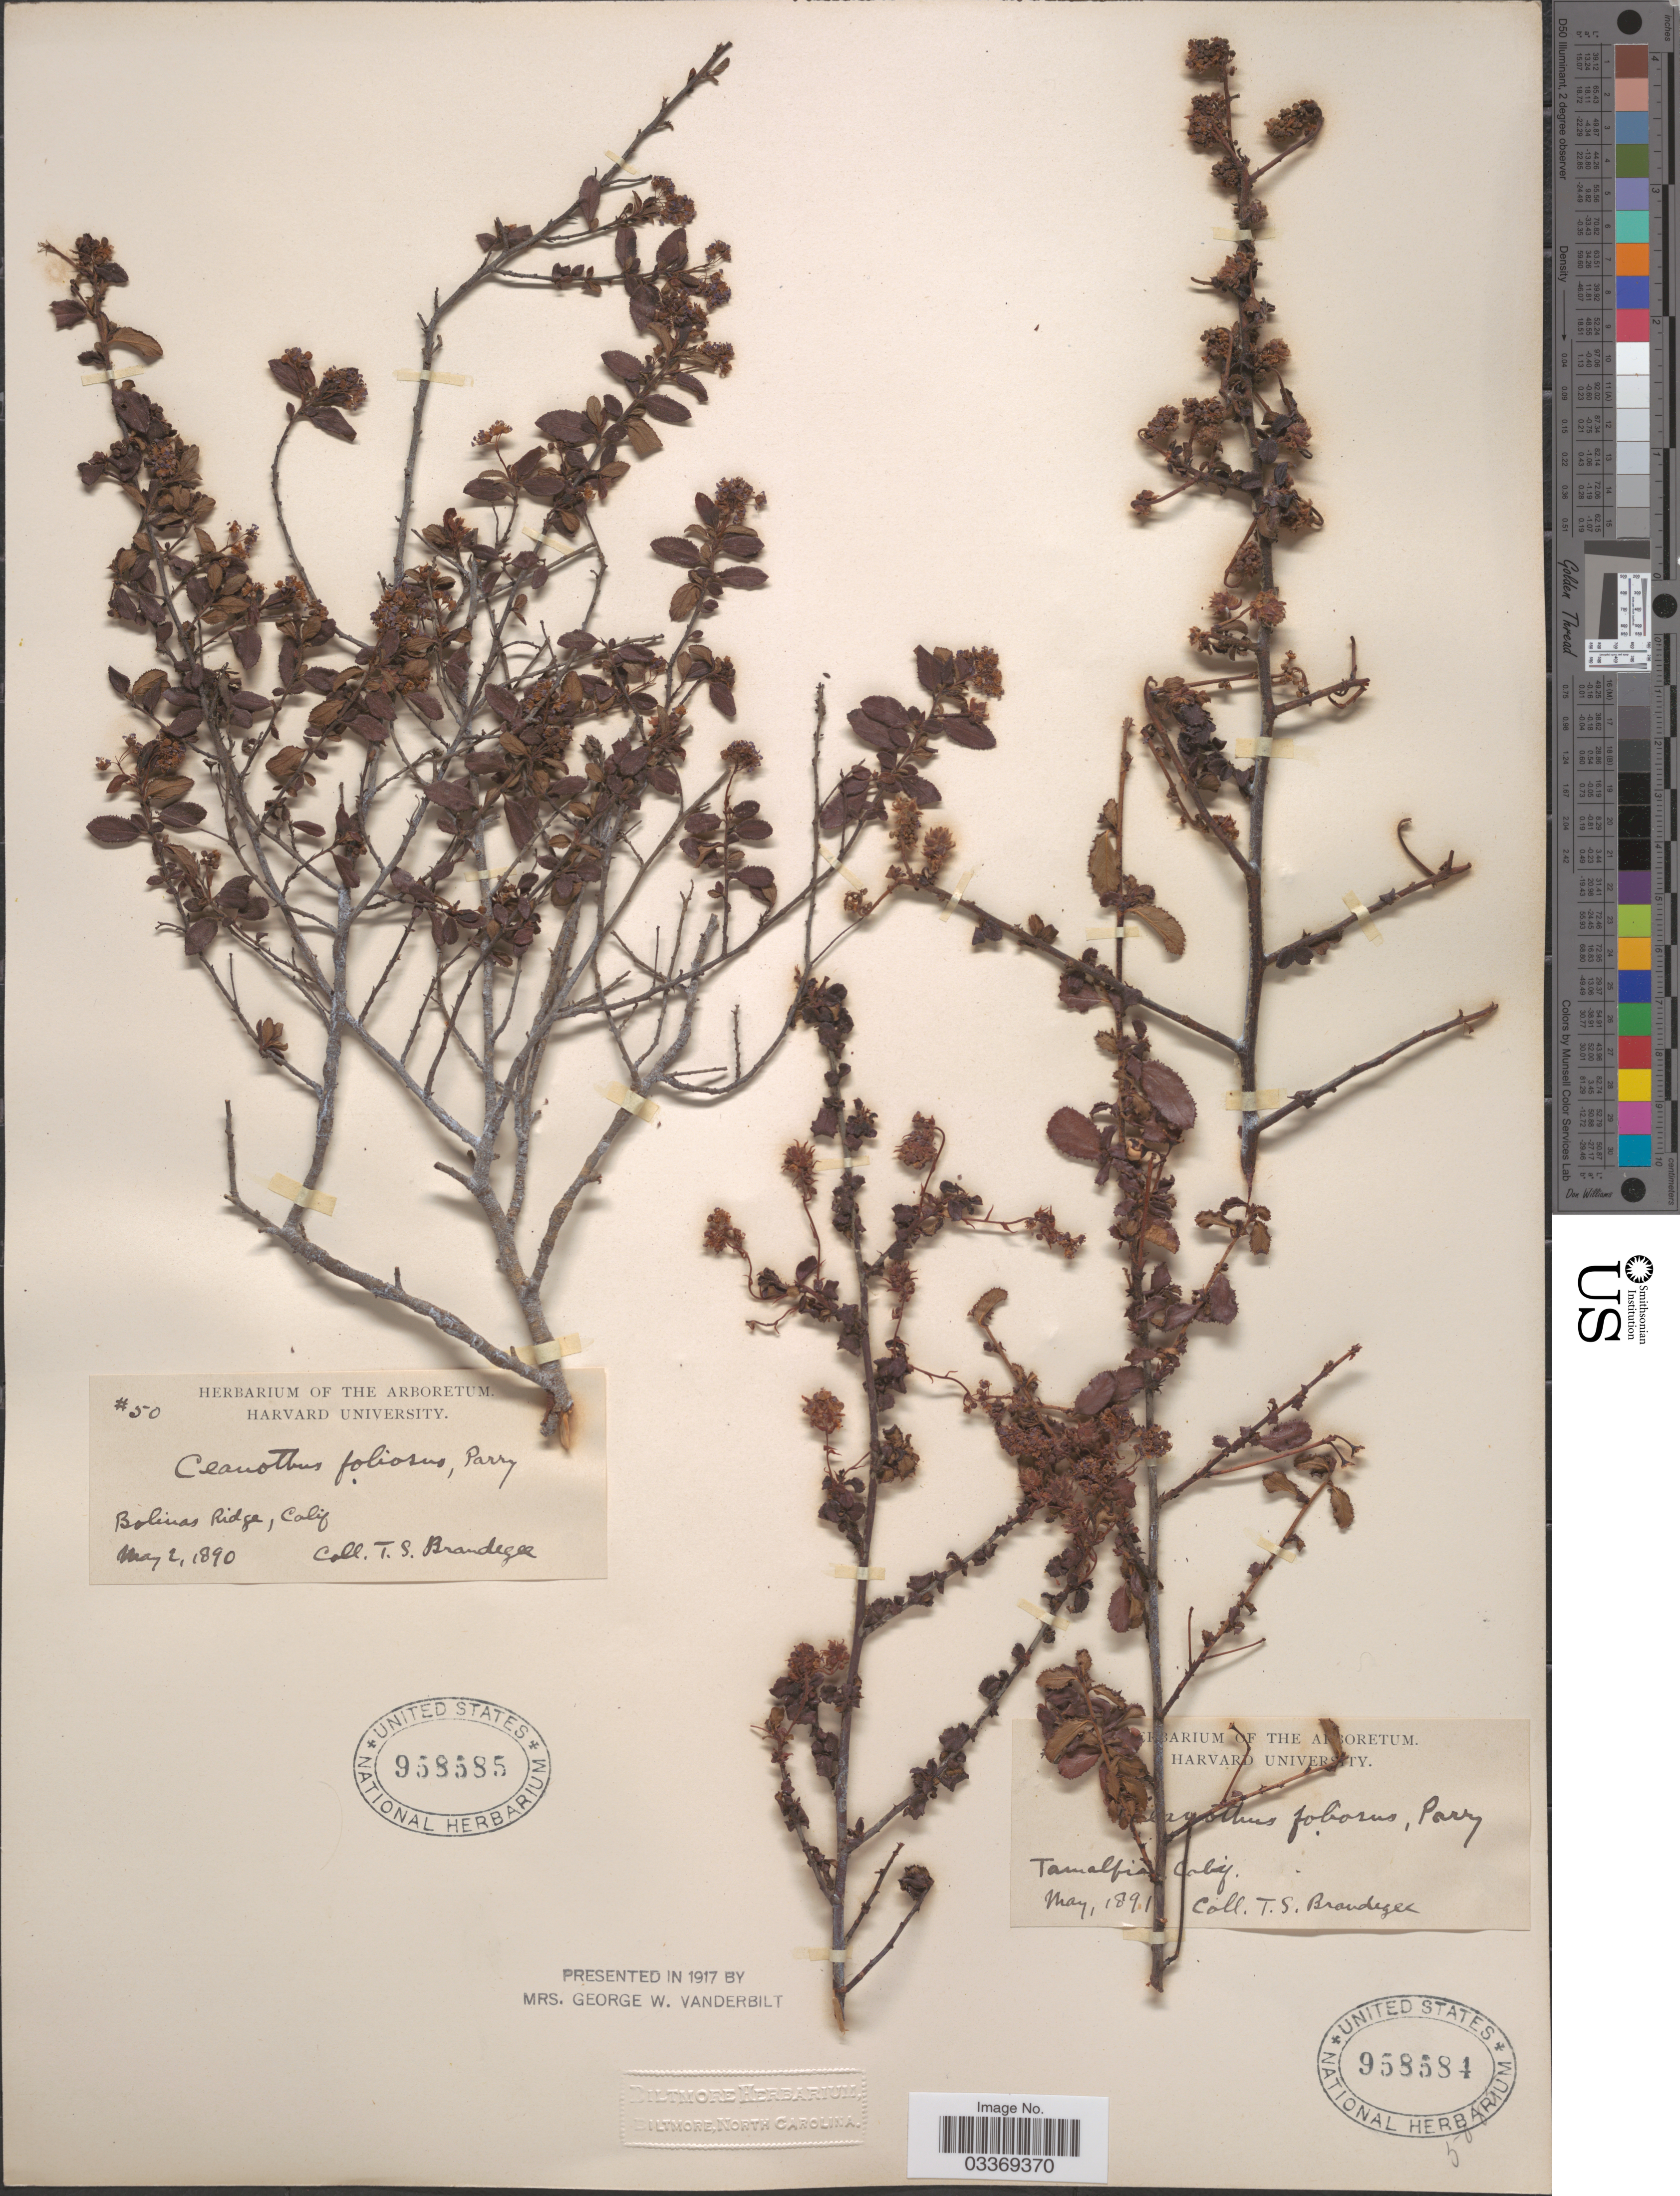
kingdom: Plantae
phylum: Tracheophyta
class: Magnoliopsida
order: Rosales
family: Rhamnaceae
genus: Ceanothus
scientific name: Ceanothus foliosus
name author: Parry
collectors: T. S. Brandegee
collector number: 50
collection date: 1890-05-02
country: United States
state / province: California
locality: Bolinas Ridge.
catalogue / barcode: US 958585-2